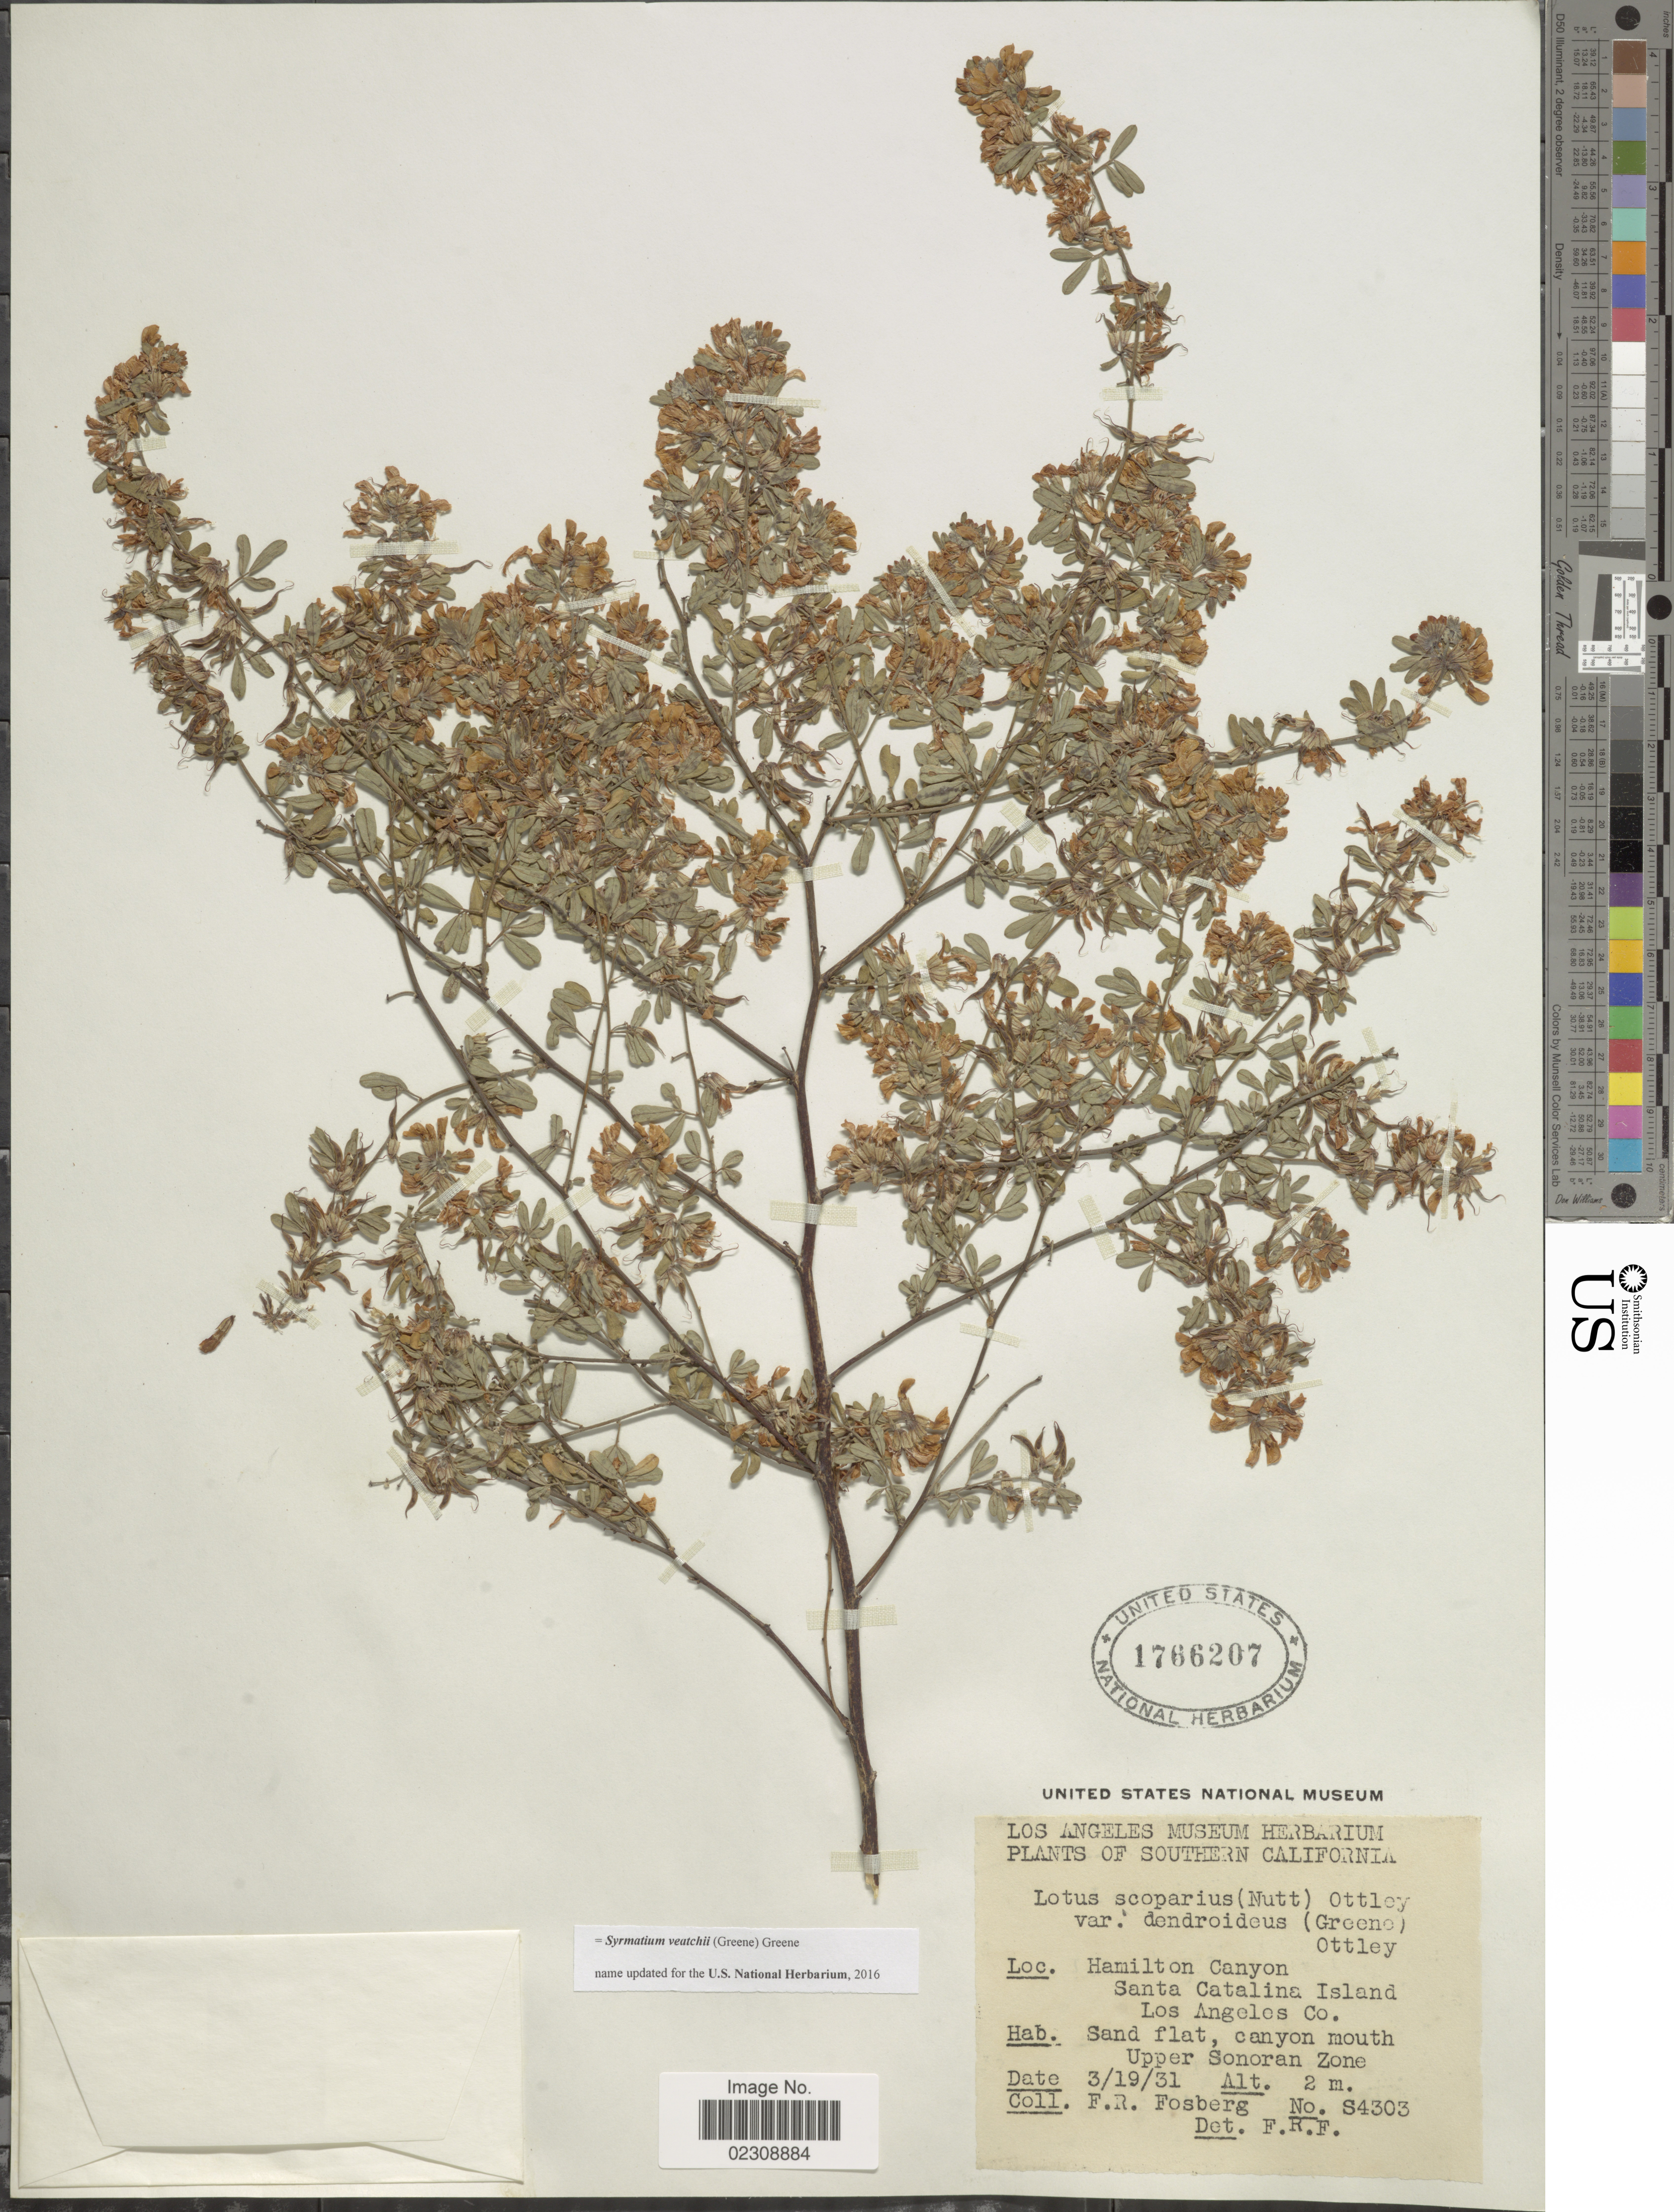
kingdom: Plantae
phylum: Tracheophyta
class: Magnoliopsida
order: Fabales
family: Fabaceae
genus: Syrmatium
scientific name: Syrmatium veatchii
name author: (Greene) Greene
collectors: F. R. Fosberg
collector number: S4303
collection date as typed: Transcribed d/m/y: 19/3/31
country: United States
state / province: California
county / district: Los Angeles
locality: Southern California. Hamilton Canyon. Santa Catalina Island. Los Angeles Co. canyon mouth Upper Sonoran Zone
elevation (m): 2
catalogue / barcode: US 1766207